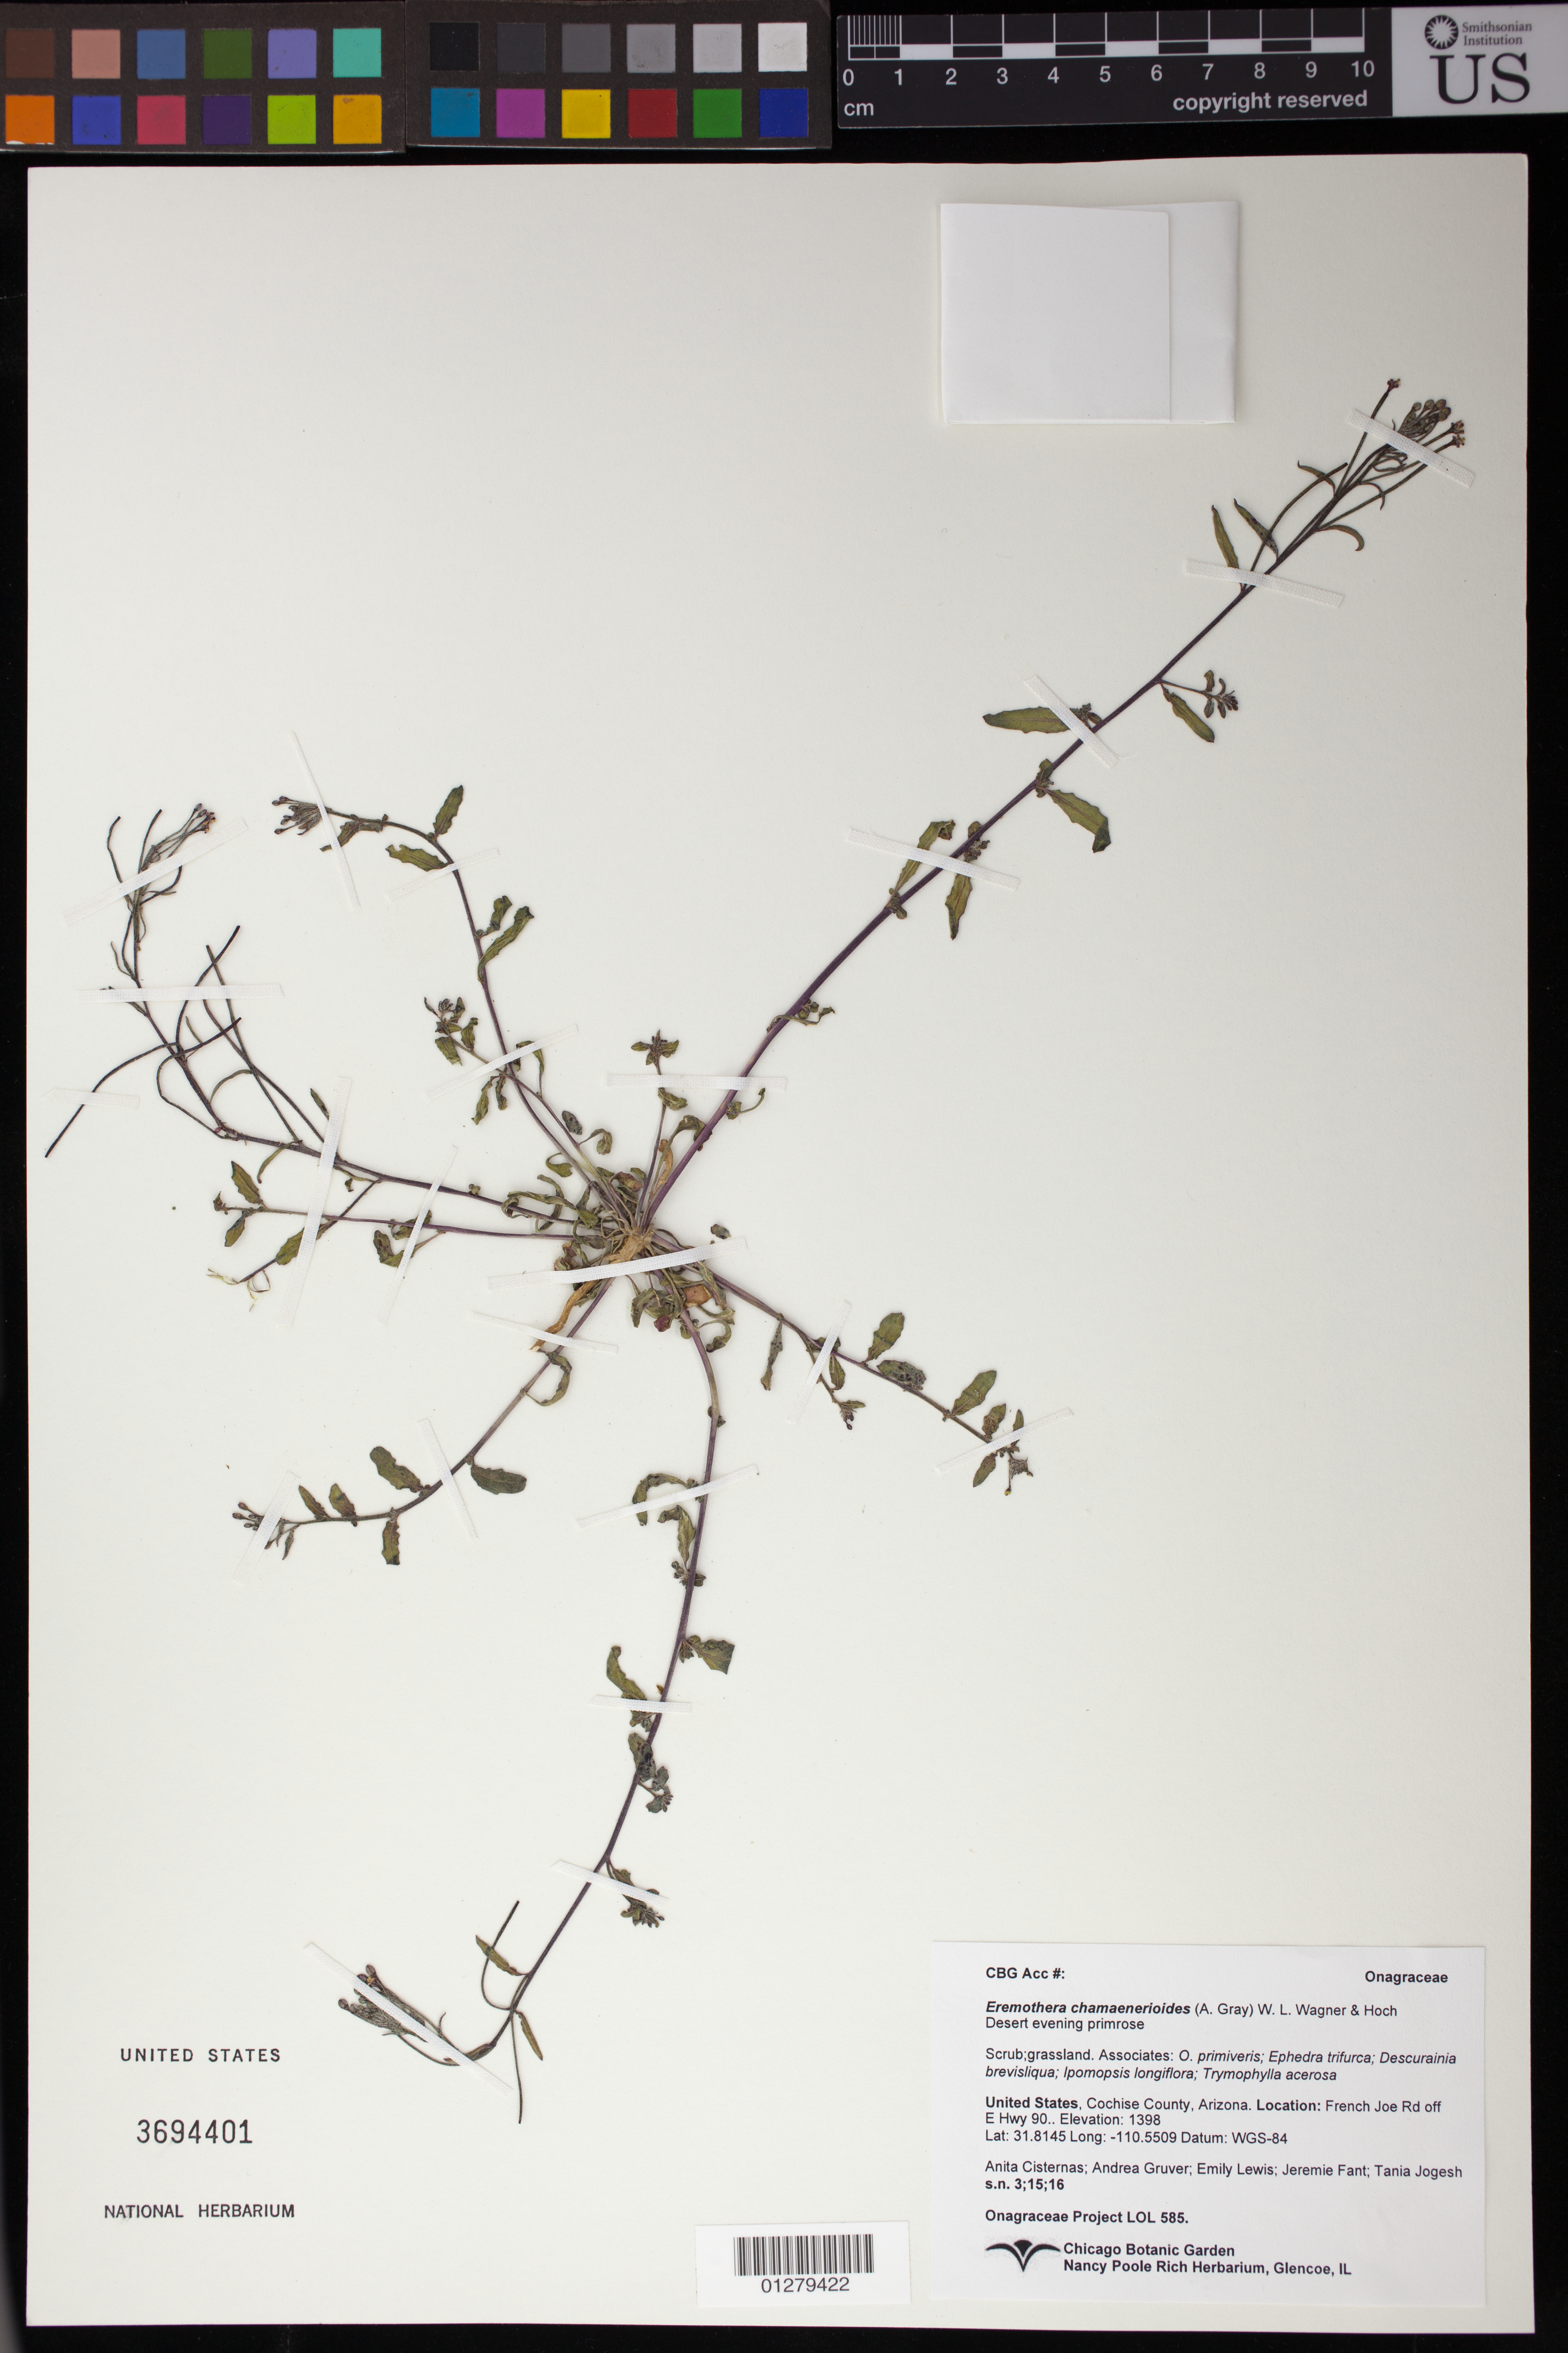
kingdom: Plantae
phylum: Tracheophyta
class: Magnoliopsida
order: Myrtales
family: Onagraceae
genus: Eremothera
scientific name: Eremothera chamaenerioides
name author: (A. Gray) W.L. Wagner & Hoch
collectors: A. Gruver, A. Cisternas, E. Lewis, J. Fant & T. Jogesh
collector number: LOL 585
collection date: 2016-03-15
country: United States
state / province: Arizona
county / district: Cochise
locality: Coronado National Forest, French Joe Road off E Hwy 90.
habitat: Grazed grassland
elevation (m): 1398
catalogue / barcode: US 3694401